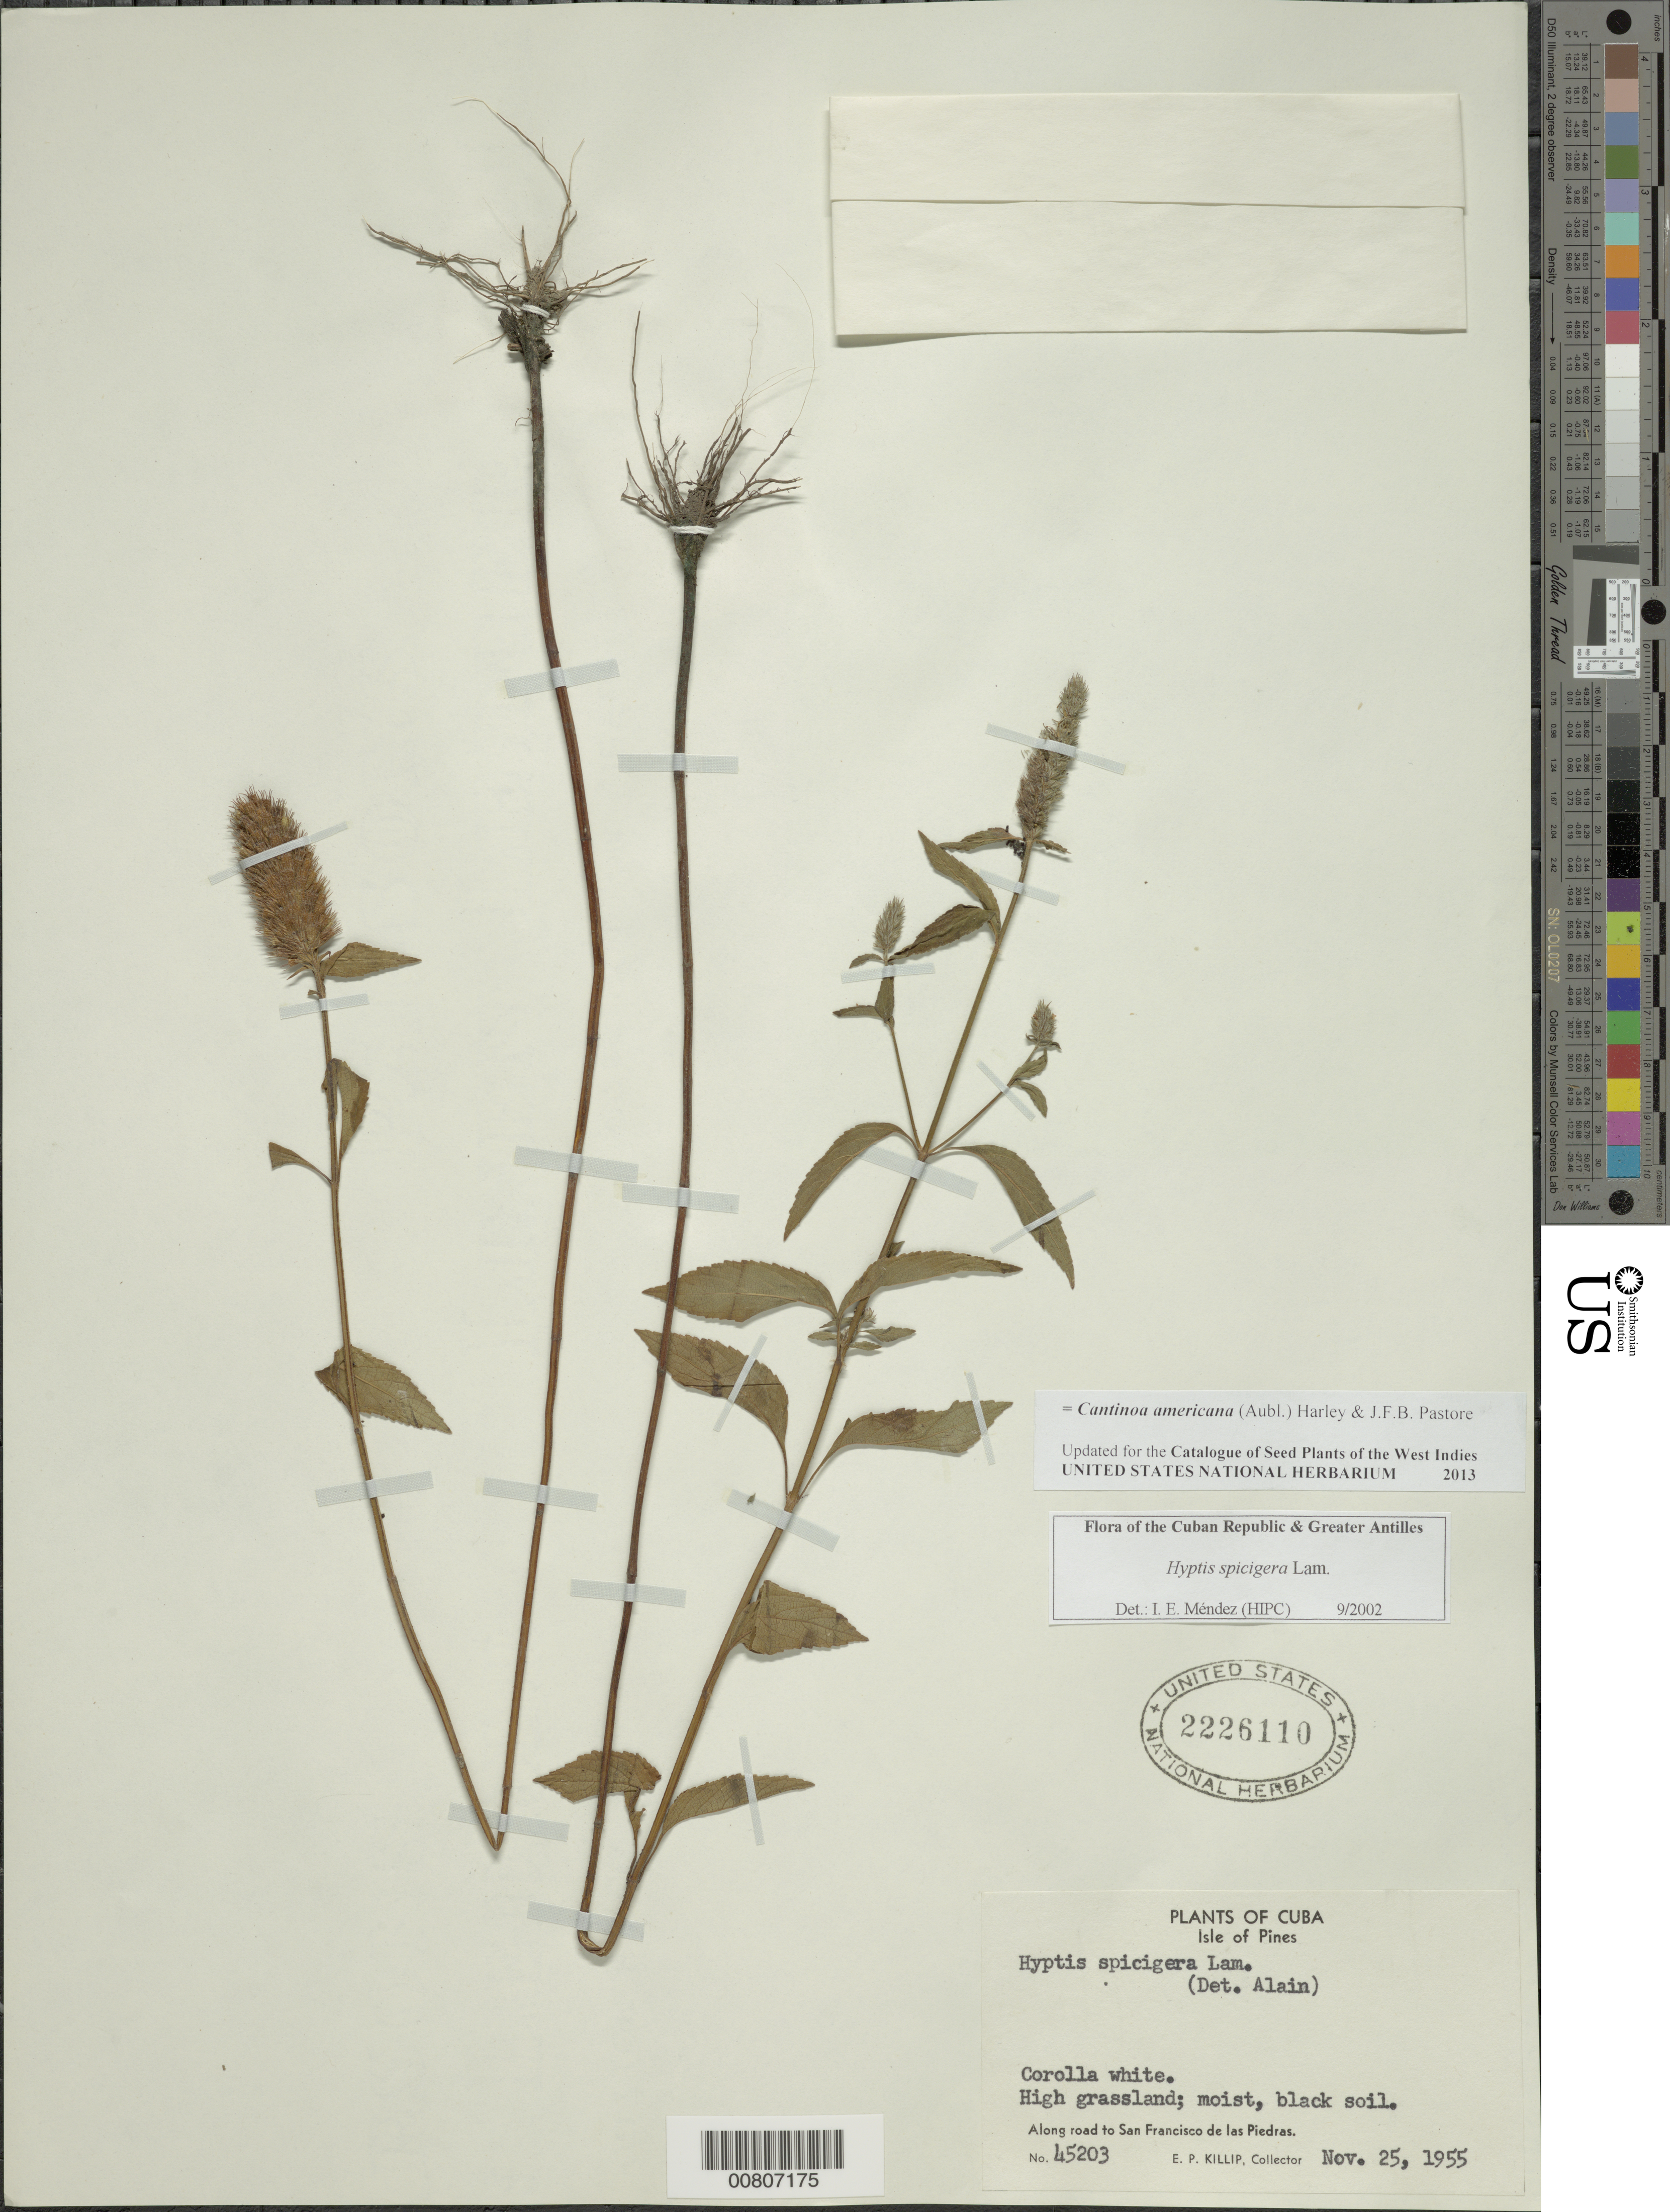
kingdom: Plantae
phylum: Tracheophyta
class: Magnoliopsida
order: Lamiales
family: Lamiaceae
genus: Hyptis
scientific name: Hyptis spicigera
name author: Lam.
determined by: Méndez, Isidro E., (HIPC)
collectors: E. P. Killip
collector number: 45203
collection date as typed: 25 Nov 1955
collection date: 1955-11-25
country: Cuba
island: Isla de la Juventud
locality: Isle of Pines, San Francisco de las Piedras road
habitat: High grassland, moist, black soil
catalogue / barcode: US 2226110